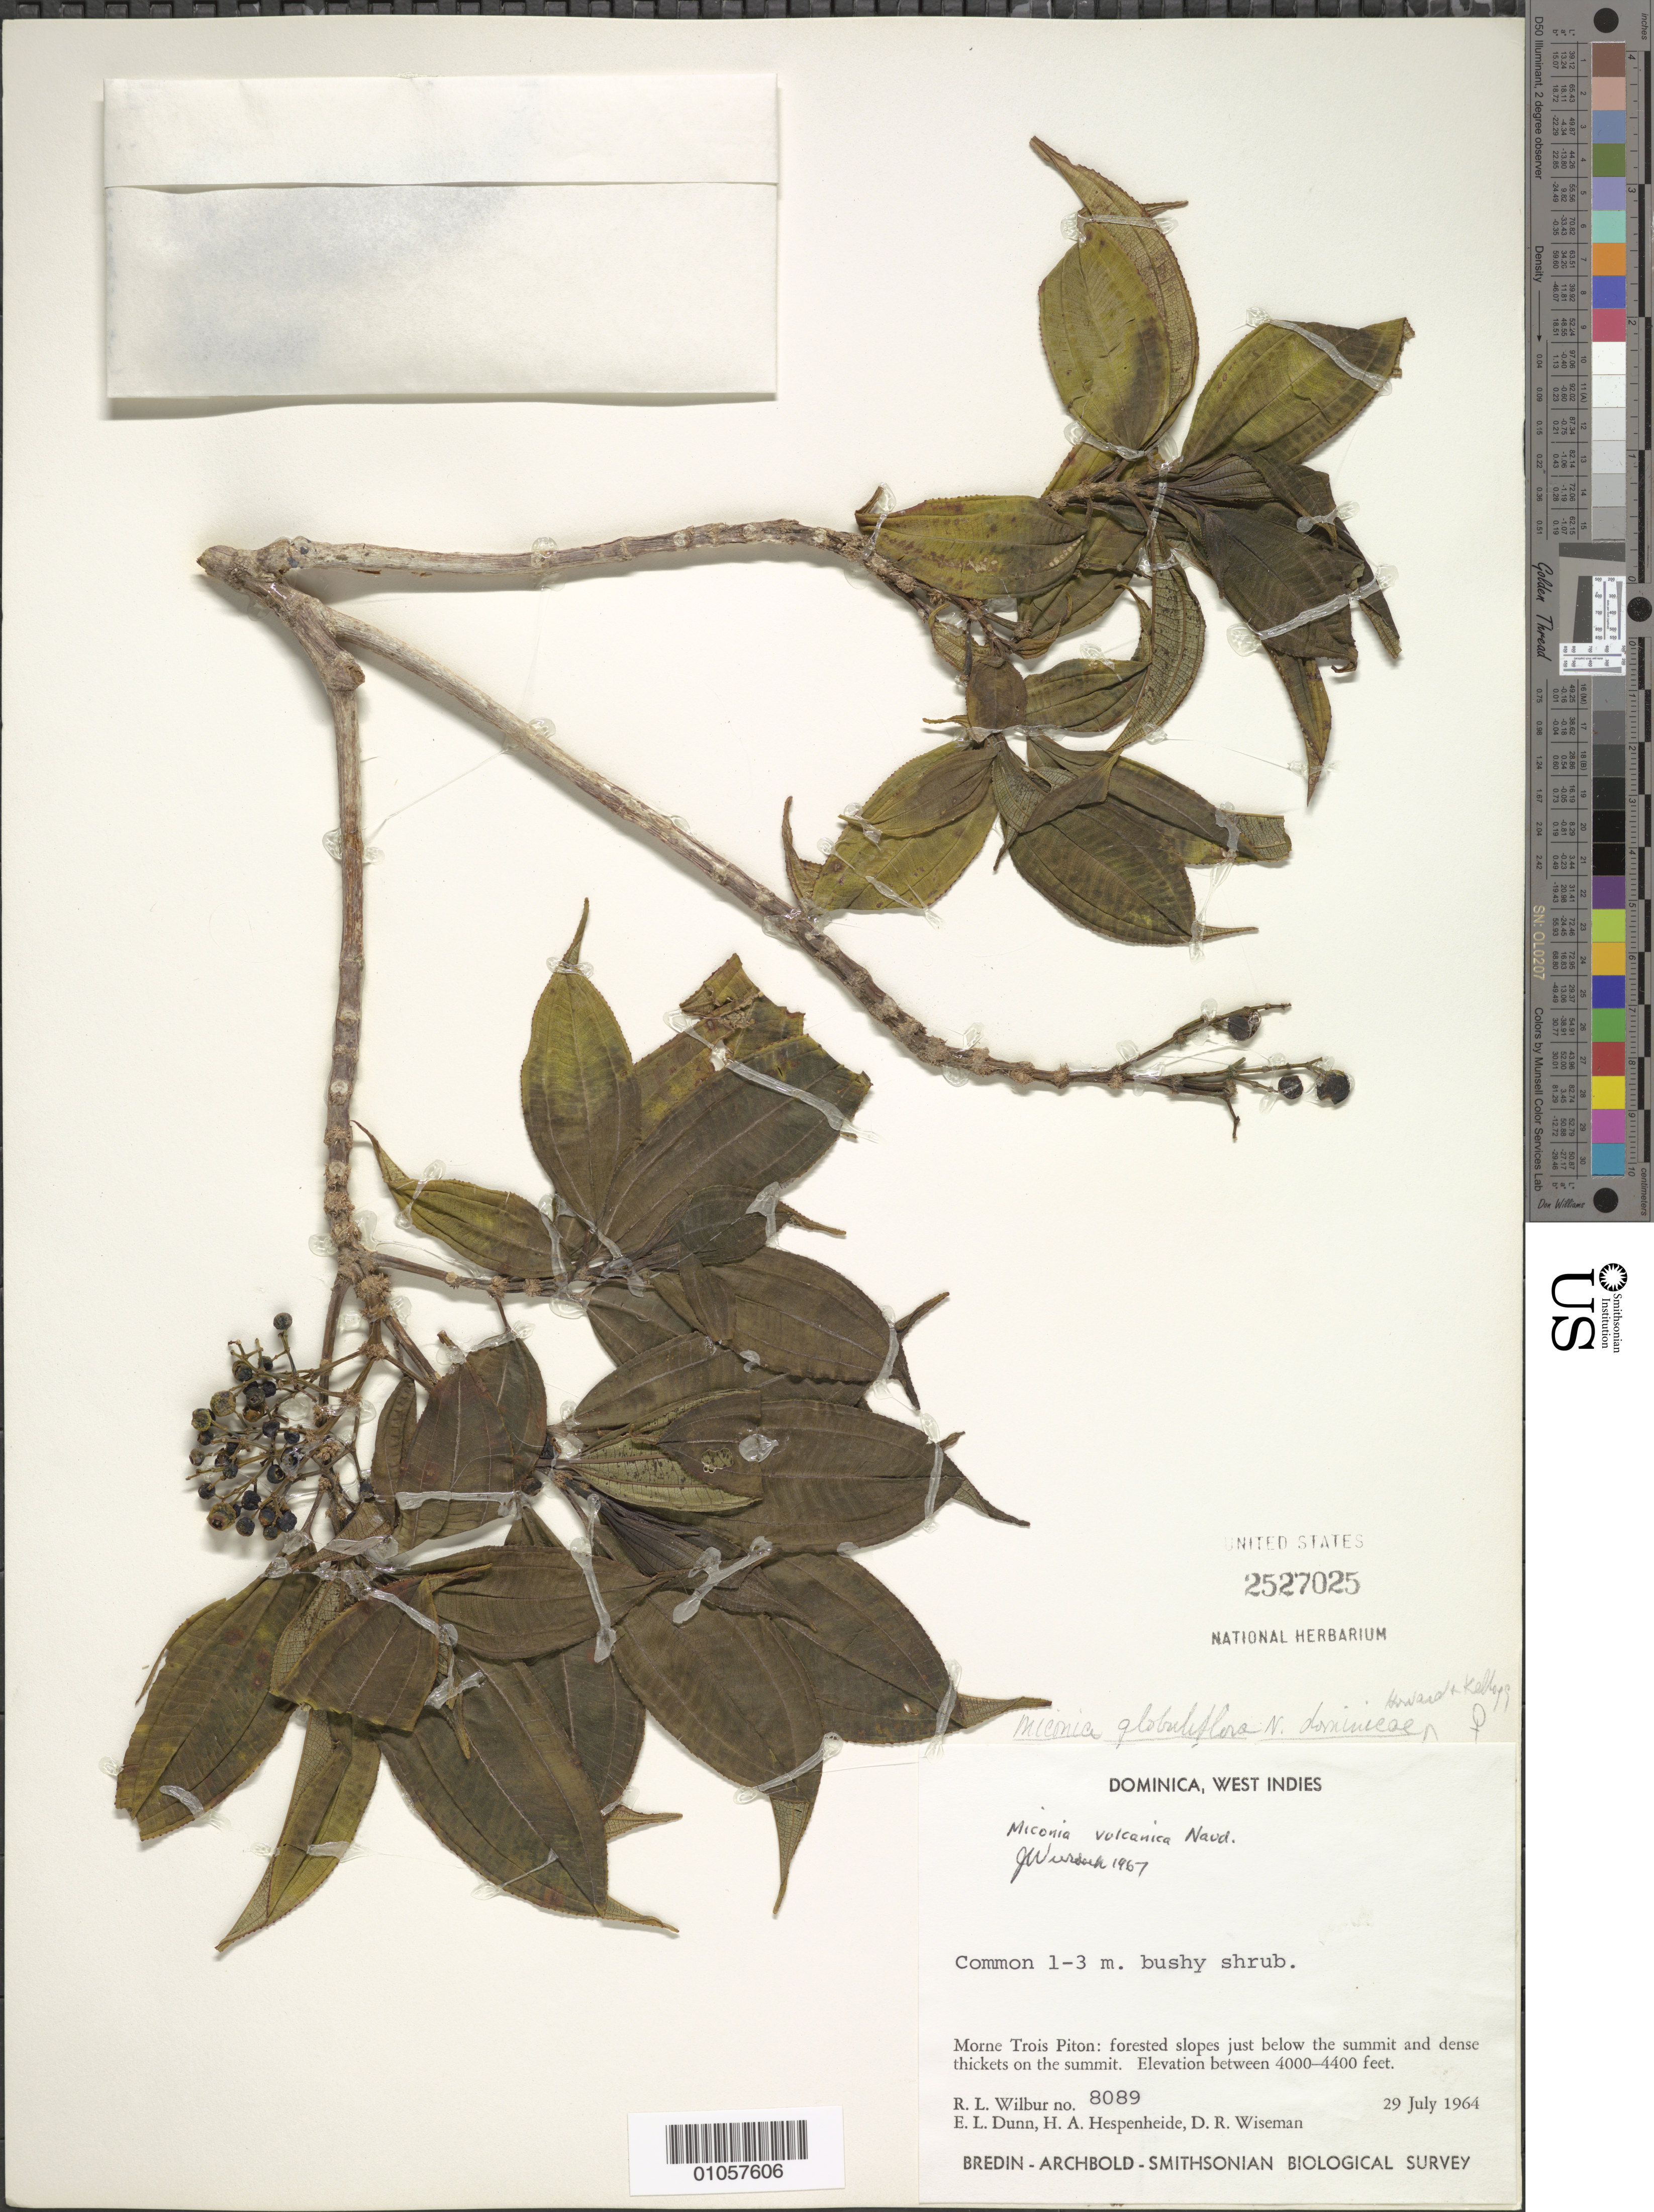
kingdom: Plantae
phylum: Tracheophyta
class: Magnoliopsida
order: Myrtales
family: Melastomataceae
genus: Miconia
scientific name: Miconia globuliflora var. dominicae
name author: R.A. Howard & E.A. Kellogg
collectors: R. L. Wilbur, E. Dunn, H. A. Hespenheide & D. R. Wiseman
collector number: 8089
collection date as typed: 29 Jul 1964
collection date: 1964-07-29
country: Dominica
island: Dominica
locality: Morne Trois Pitons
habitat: Forested slopes just below summit and dense thickets on the summit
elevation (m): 1219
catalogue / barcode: US 2527025